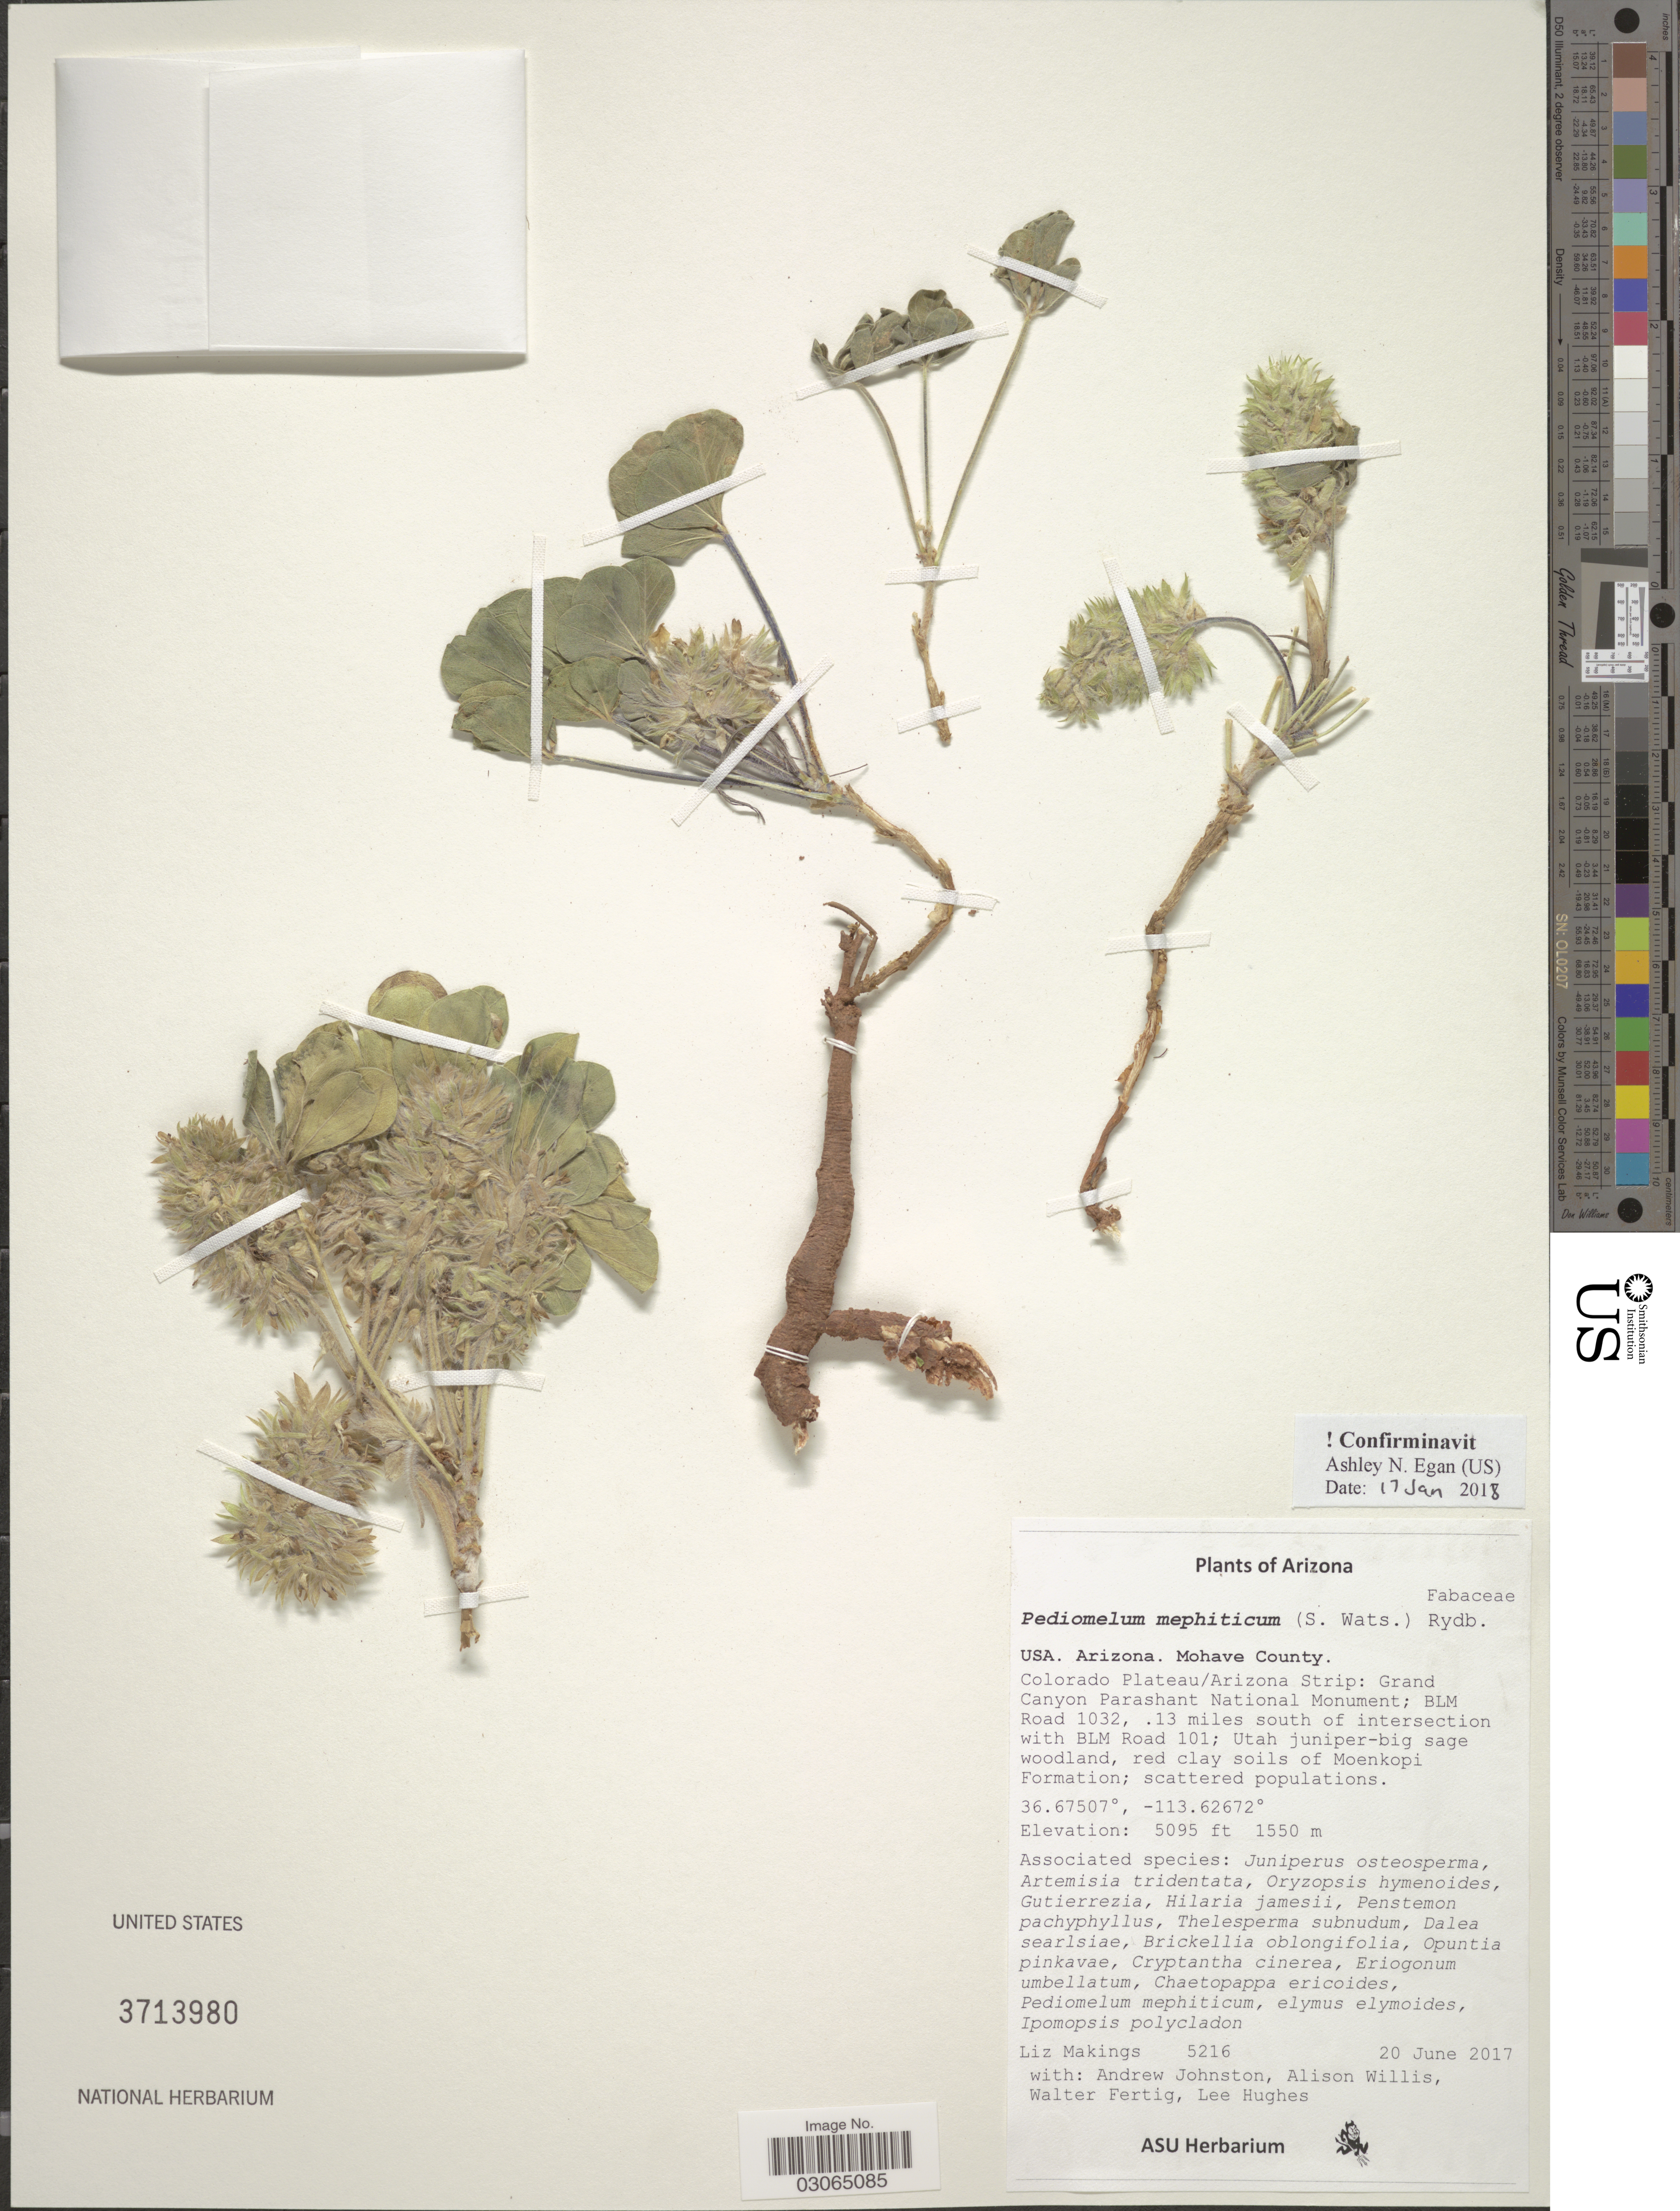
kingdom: Plantae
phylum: Tracheophyta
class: Magnoliopsida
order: Fabales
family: Fabaceae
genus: Pediomelum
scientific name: Pediomelum mephiticum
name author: (S. Watson) Rydb.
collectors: L. Makings, A. H. Johnston, A. Willis, W. Fertig & L. Hughes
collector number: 5216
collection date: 2017-06-20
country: United States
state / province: Arizona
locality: Mohave County. Colorado Plateau/Arizona Strip: Grand Canyon Parashant National Monument; BLM Road 1032, .13 miles south of intersection with BLM Road 101; Utah juniper-big sage woodland.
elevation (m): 1550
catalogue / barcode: US 3713980